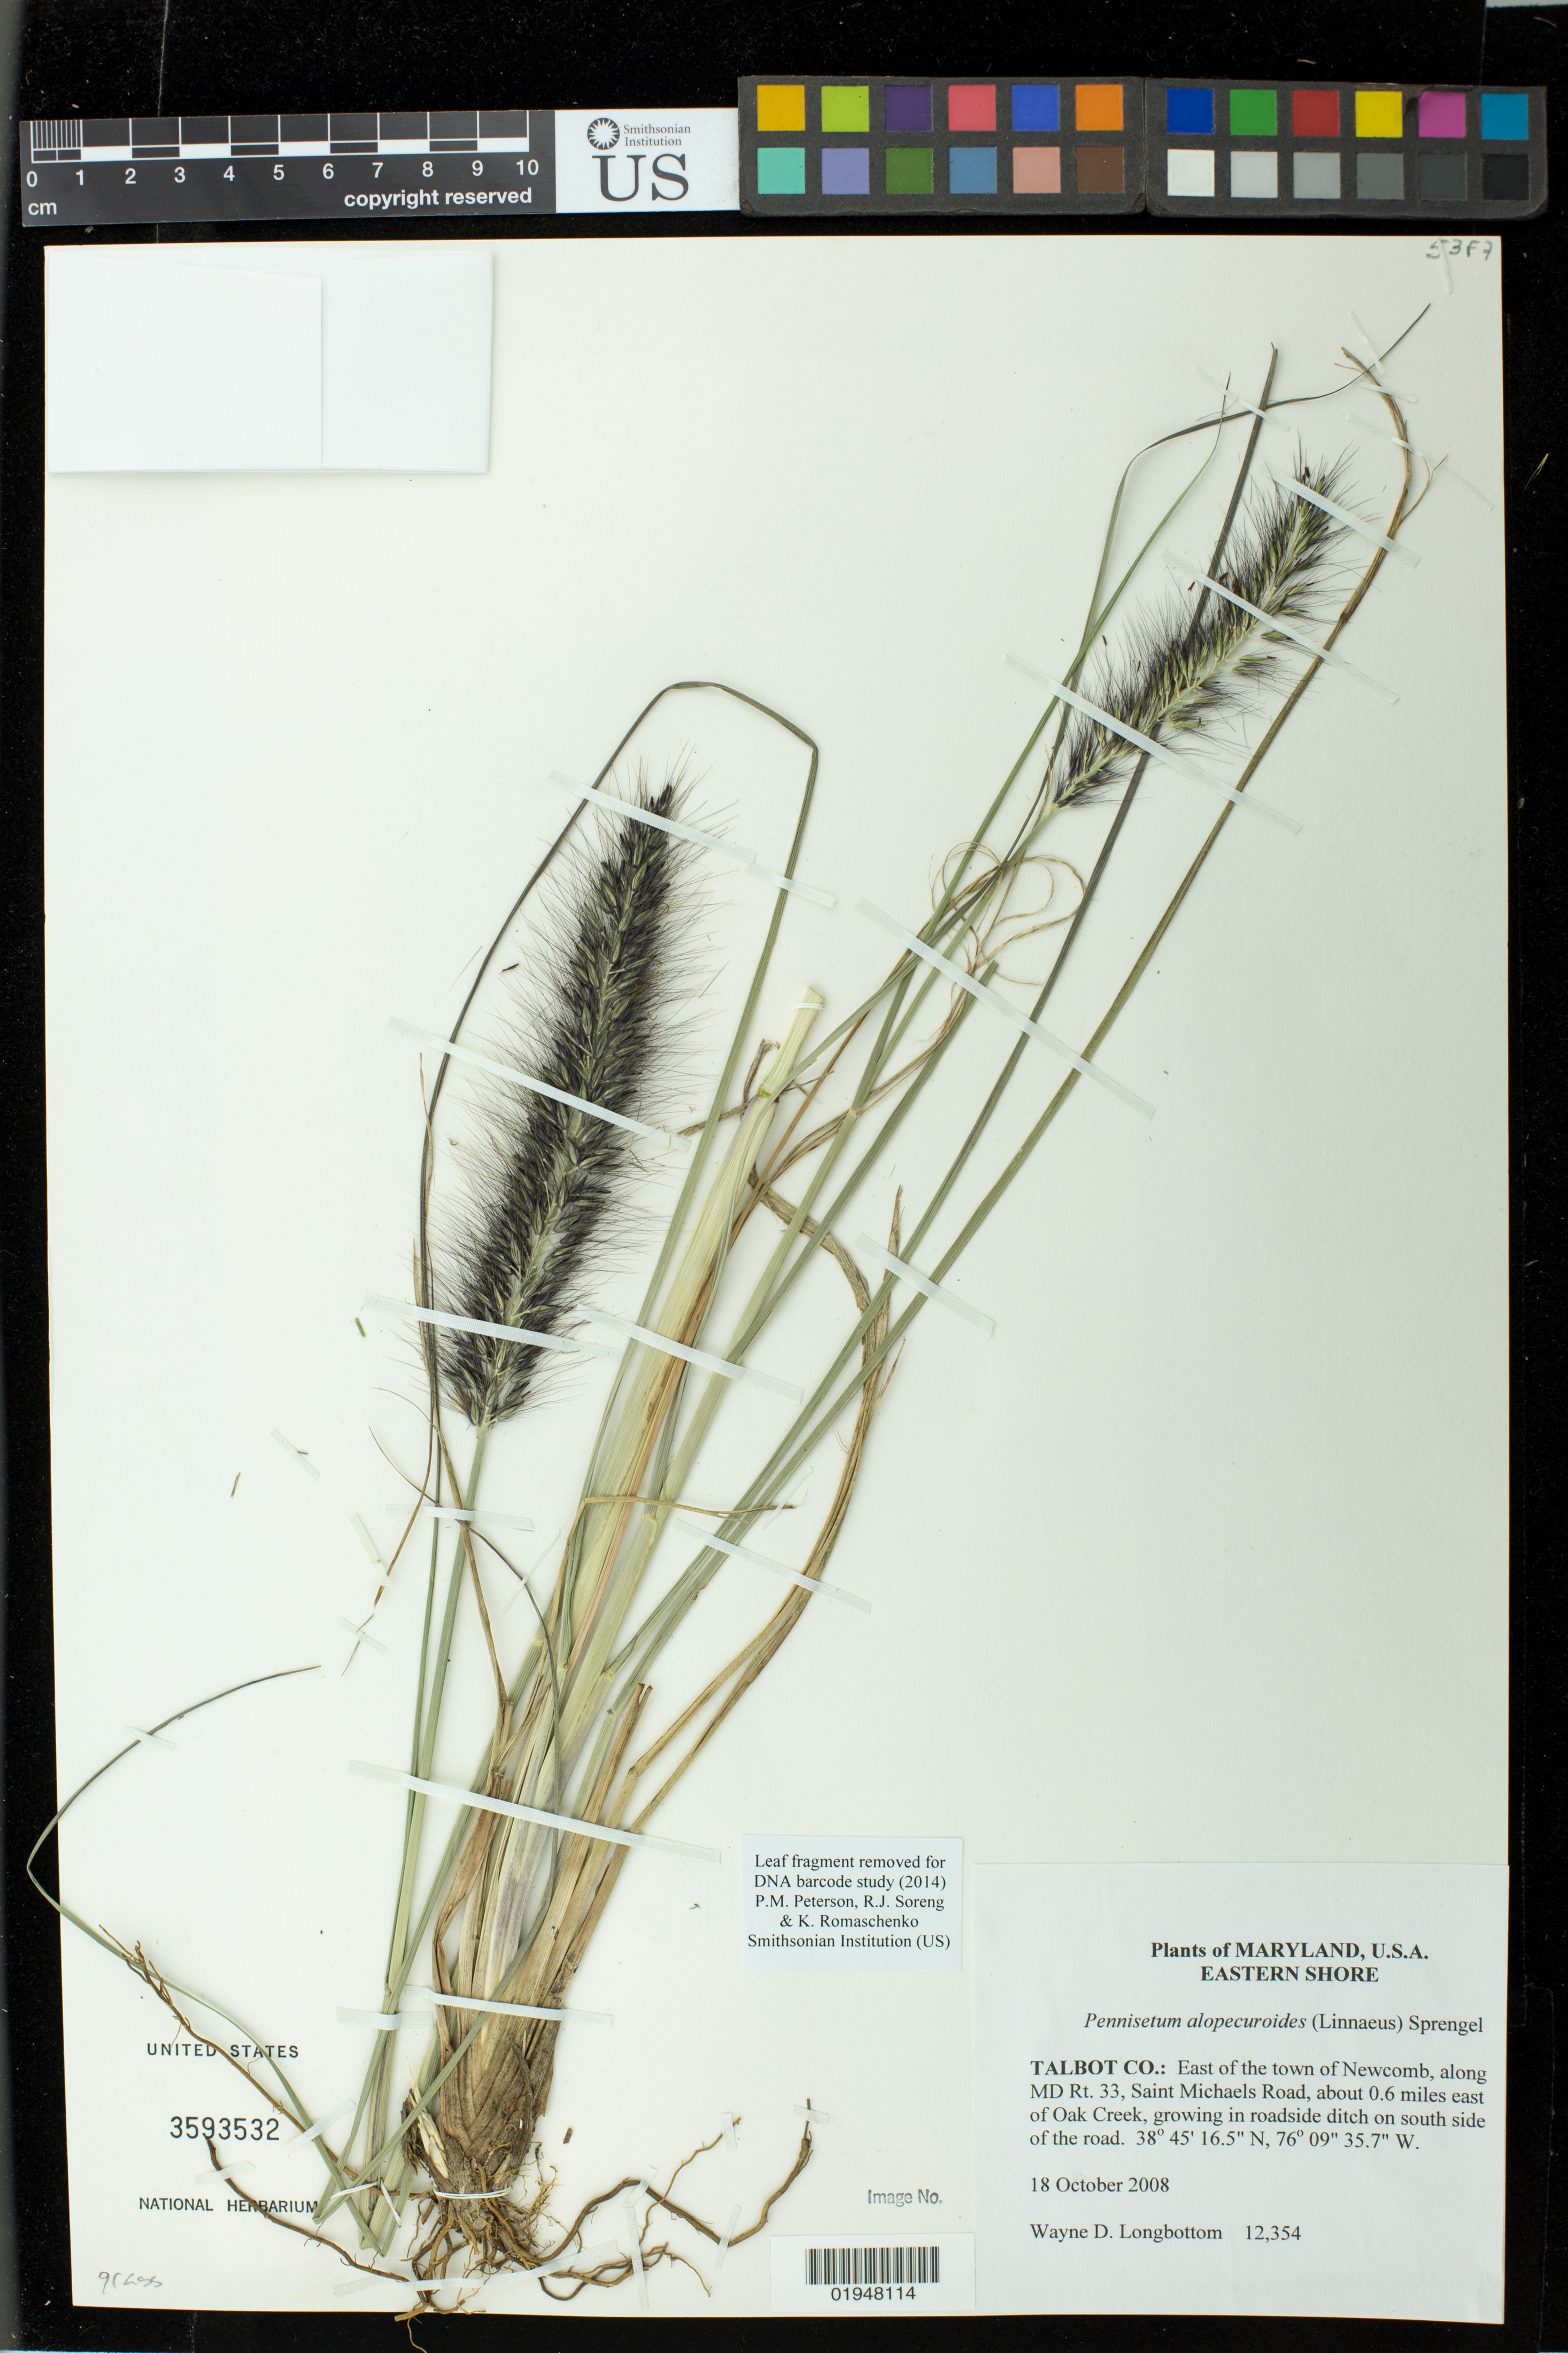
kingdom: Plantae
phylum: Tracheophyta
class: Liliopsida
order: Poales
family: Poaceae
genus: Pennisetum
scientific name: Pennisetum alopecuroides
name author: Ham.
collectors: W. D. Longbottom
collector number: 12354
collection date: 2008-10-18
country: United States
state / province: Maryland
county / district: Talbot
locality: East of the town of Newcomb, along MD Rt. 33, Saint Michaels Road, about 0.6 miles east of Oak Creek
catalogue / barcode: US 3593532